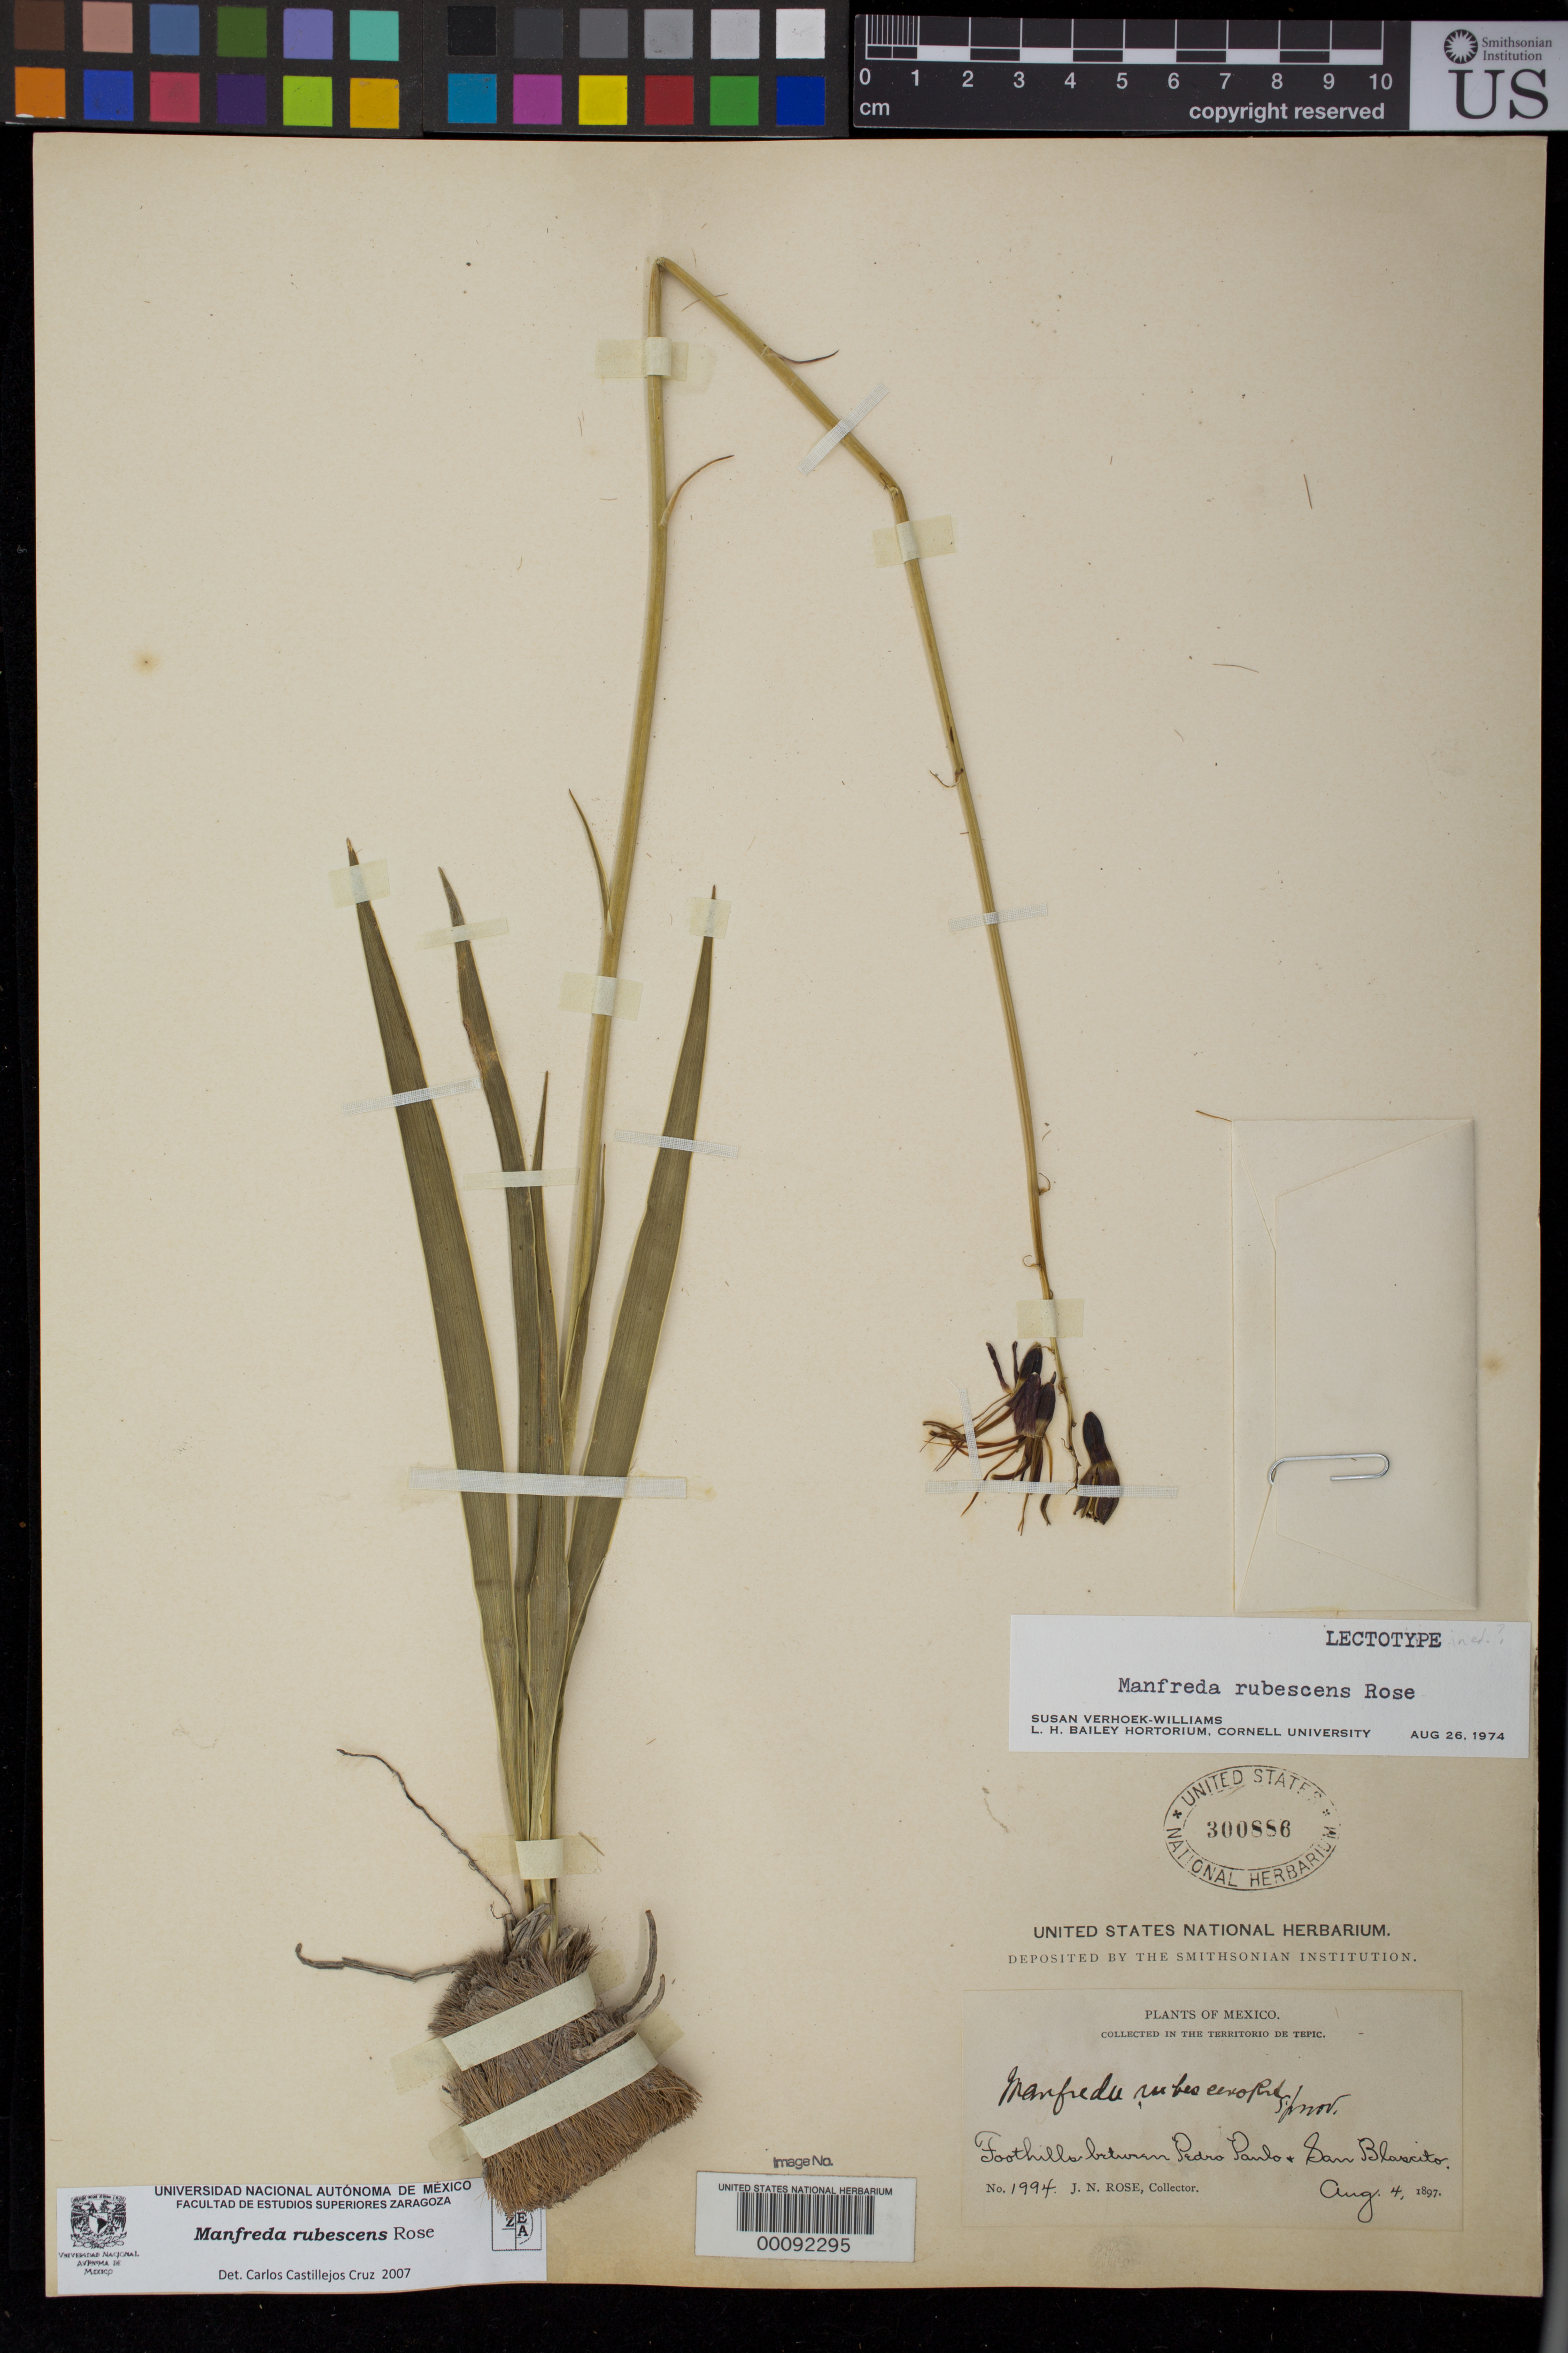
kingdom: Plantae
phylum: Tracheophyta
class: Liliopsida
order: Asparagales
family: Asparagaceae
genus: Manfreda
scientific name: Manfreda rubescens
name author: Rose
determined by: Verhoek-Williams, S. E.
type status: Type Collection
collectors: J. N. Rose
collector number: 1994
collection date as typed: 04 Aug 1897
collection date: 1897-08-04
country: Mexico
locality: Territorio de Tepic, foothills between Pedro Paulo & San Blascito.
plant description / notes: This sheet annotated as lectotype by Verhoek-Williams but lectotypification apparently ined.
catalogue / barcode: US 300886